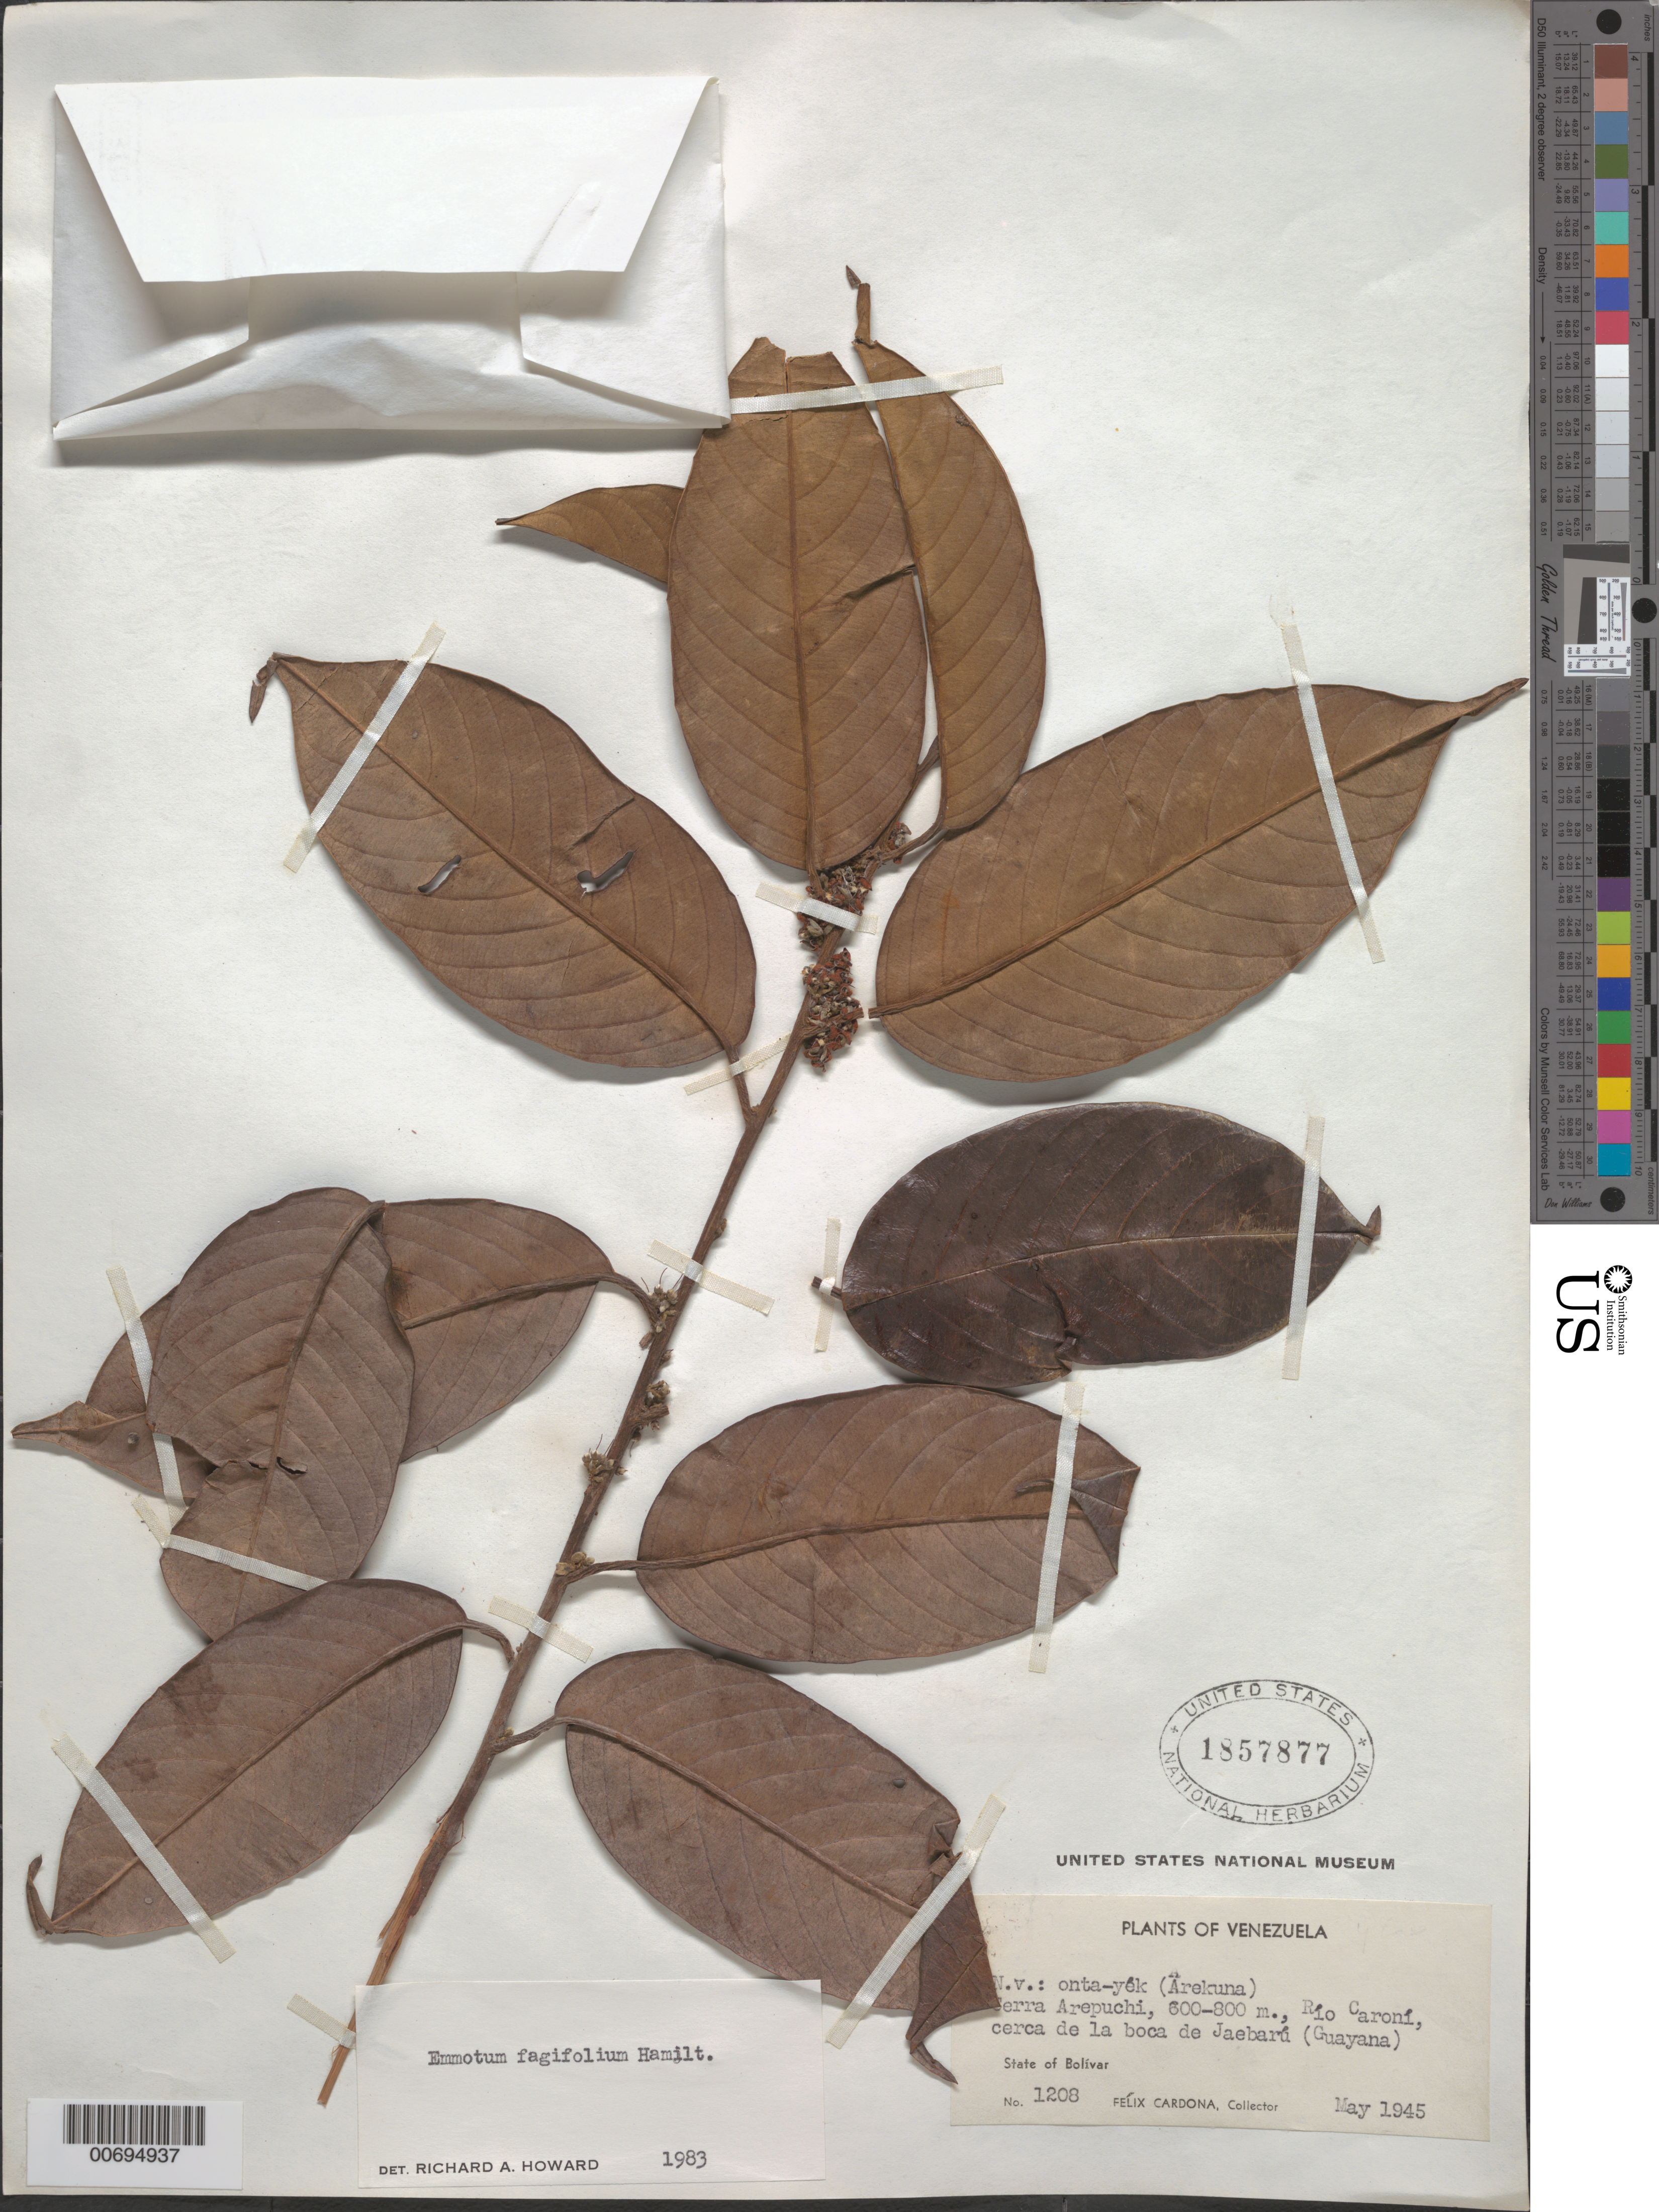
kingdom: Plantae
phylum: Tracheophyta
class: Magnoliopsida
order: Metteniusales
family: Metteniusaceae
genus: Emmotum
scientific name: Emmotum fagifolium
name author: Desv. ex Ham.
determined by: Howard, R. A.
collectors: F. Cardona Puig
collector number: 1208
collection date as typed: May-45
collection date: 1945-05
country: Venezuela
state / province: Bolívar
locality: Río Caroní, Cerro Arepuchi, near Jaebarú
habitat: Near mouth of river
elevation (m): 600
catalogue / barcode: US 1857877